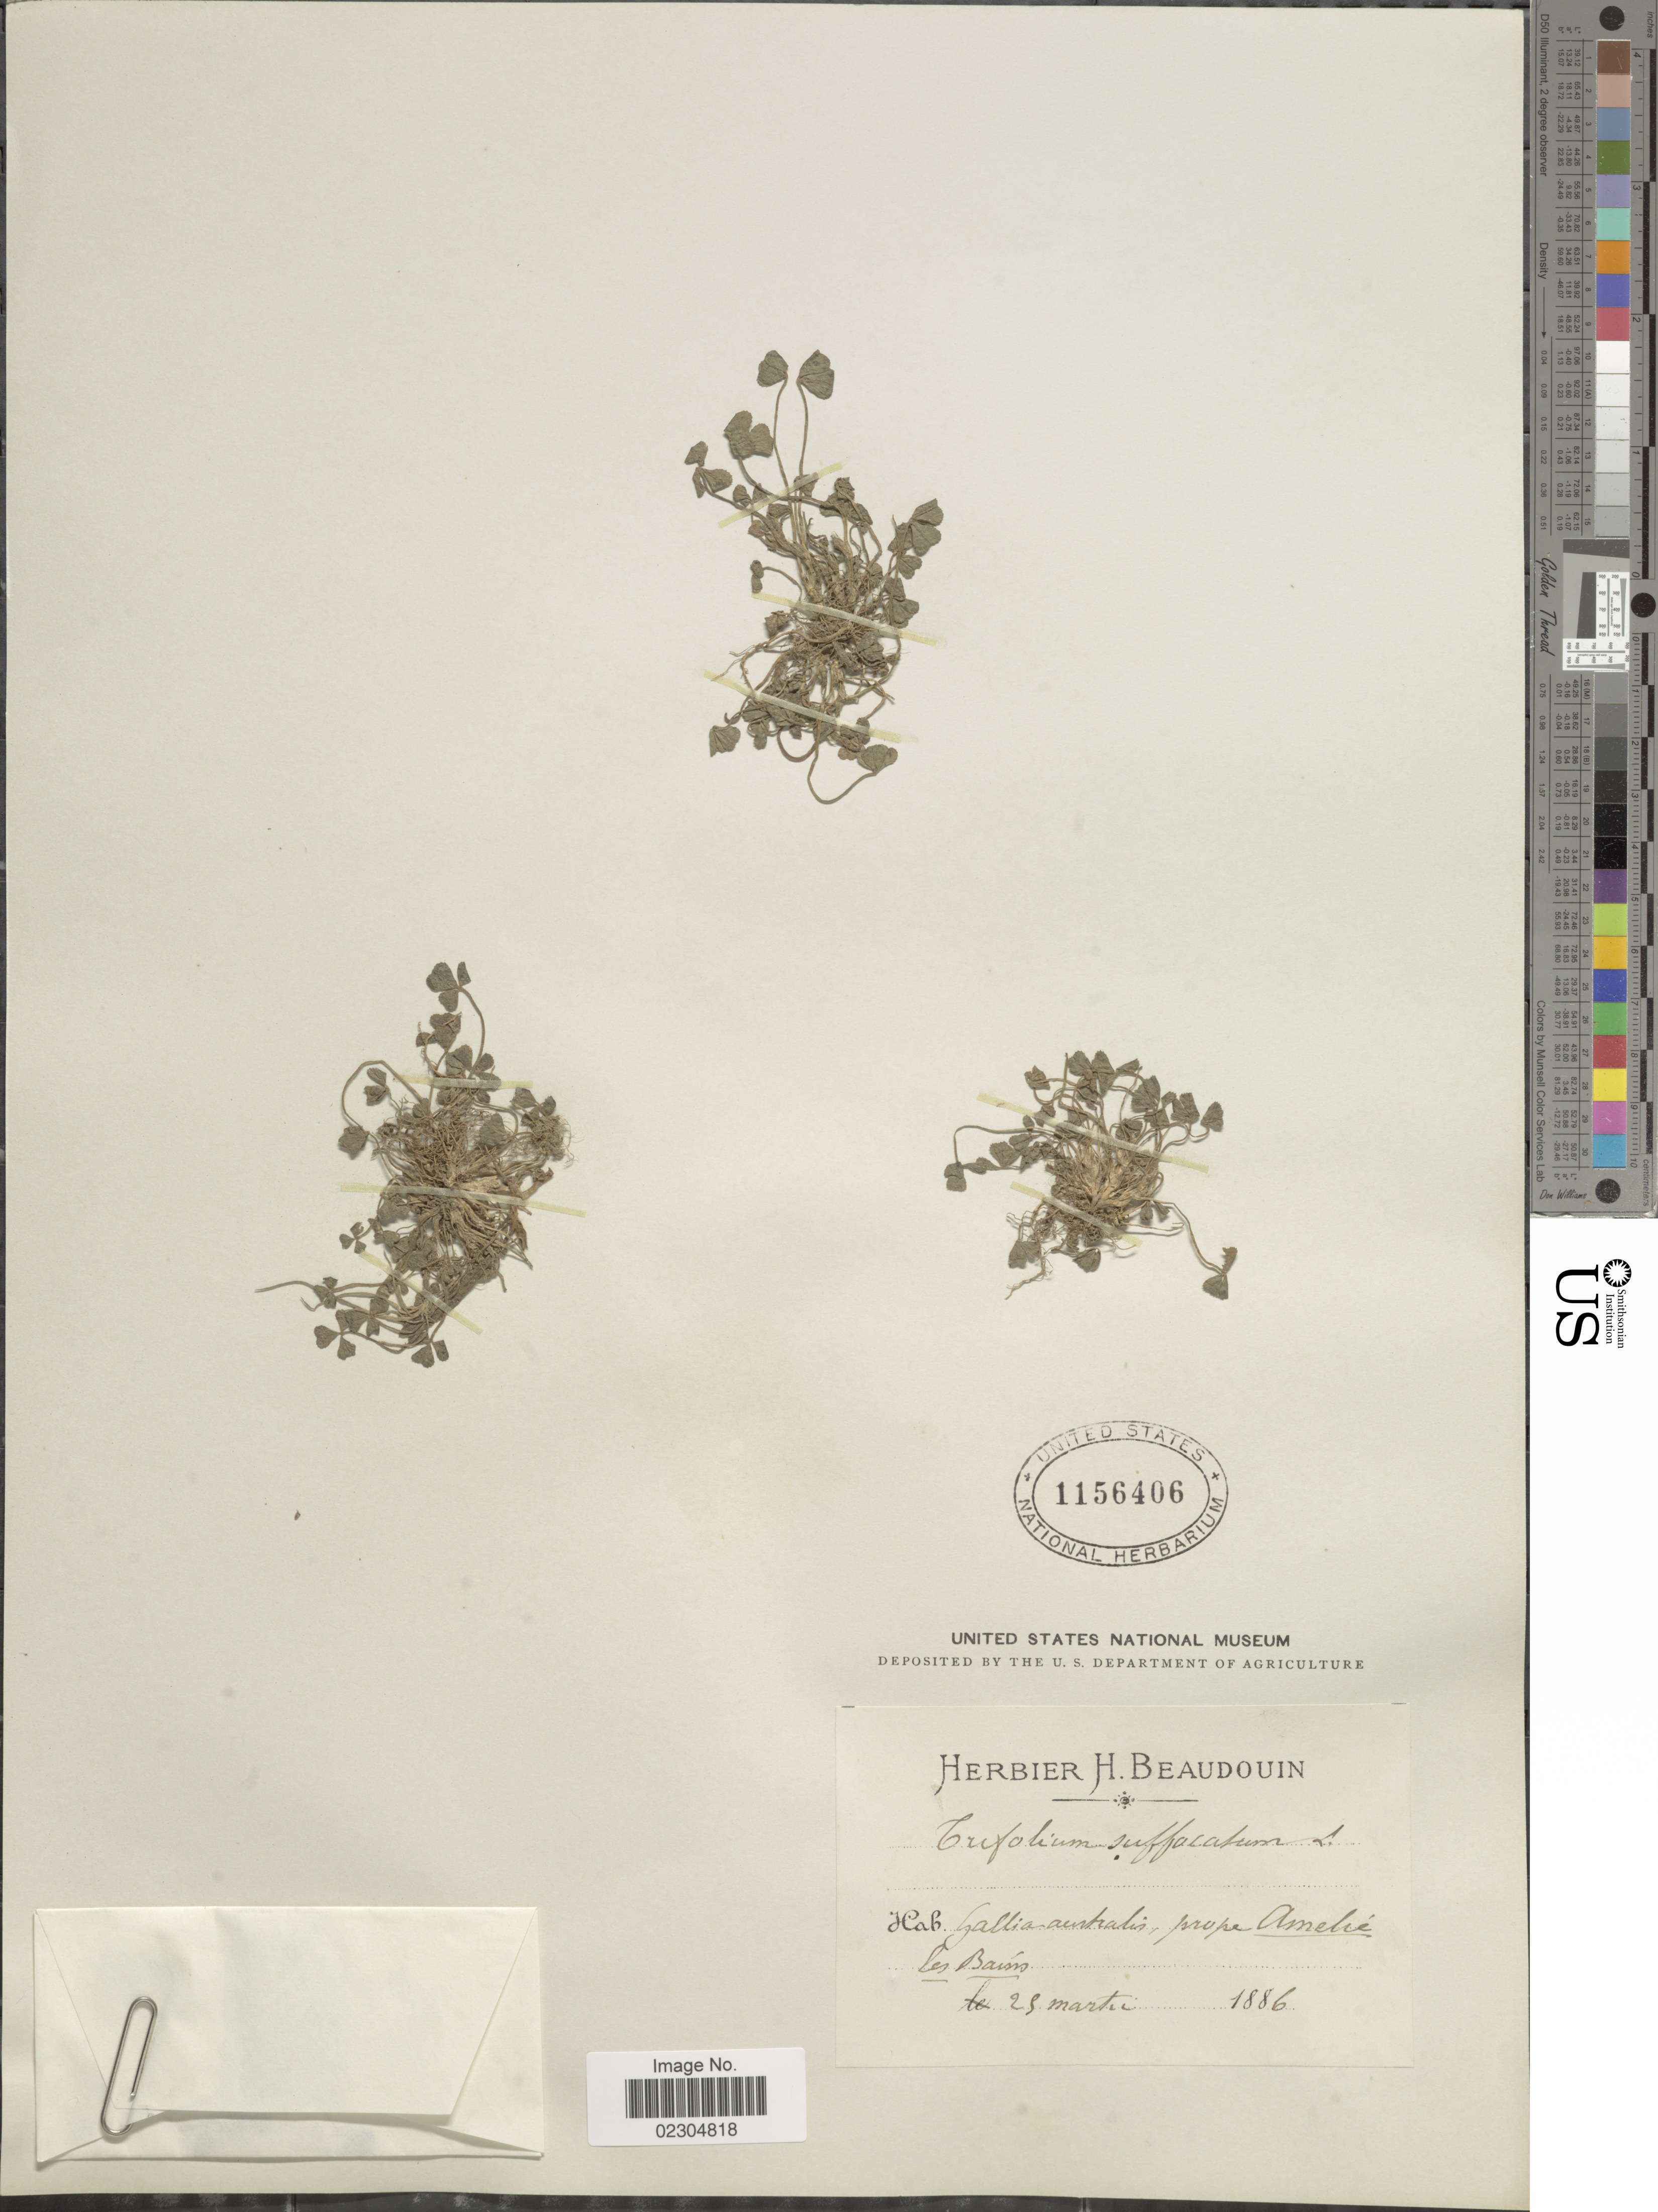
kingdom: Plantae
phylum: Tracheophyta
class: Magnoliopsida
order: Fabales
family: Fabaceae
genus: Trifolium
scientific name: Trifolium suffocatum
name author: L.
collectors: ex herb. H. Beaudouin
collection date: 1886-03-23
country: France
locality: Gallia australis, prope Amelie les Baiss [interpreted]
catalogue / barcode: US 1156406